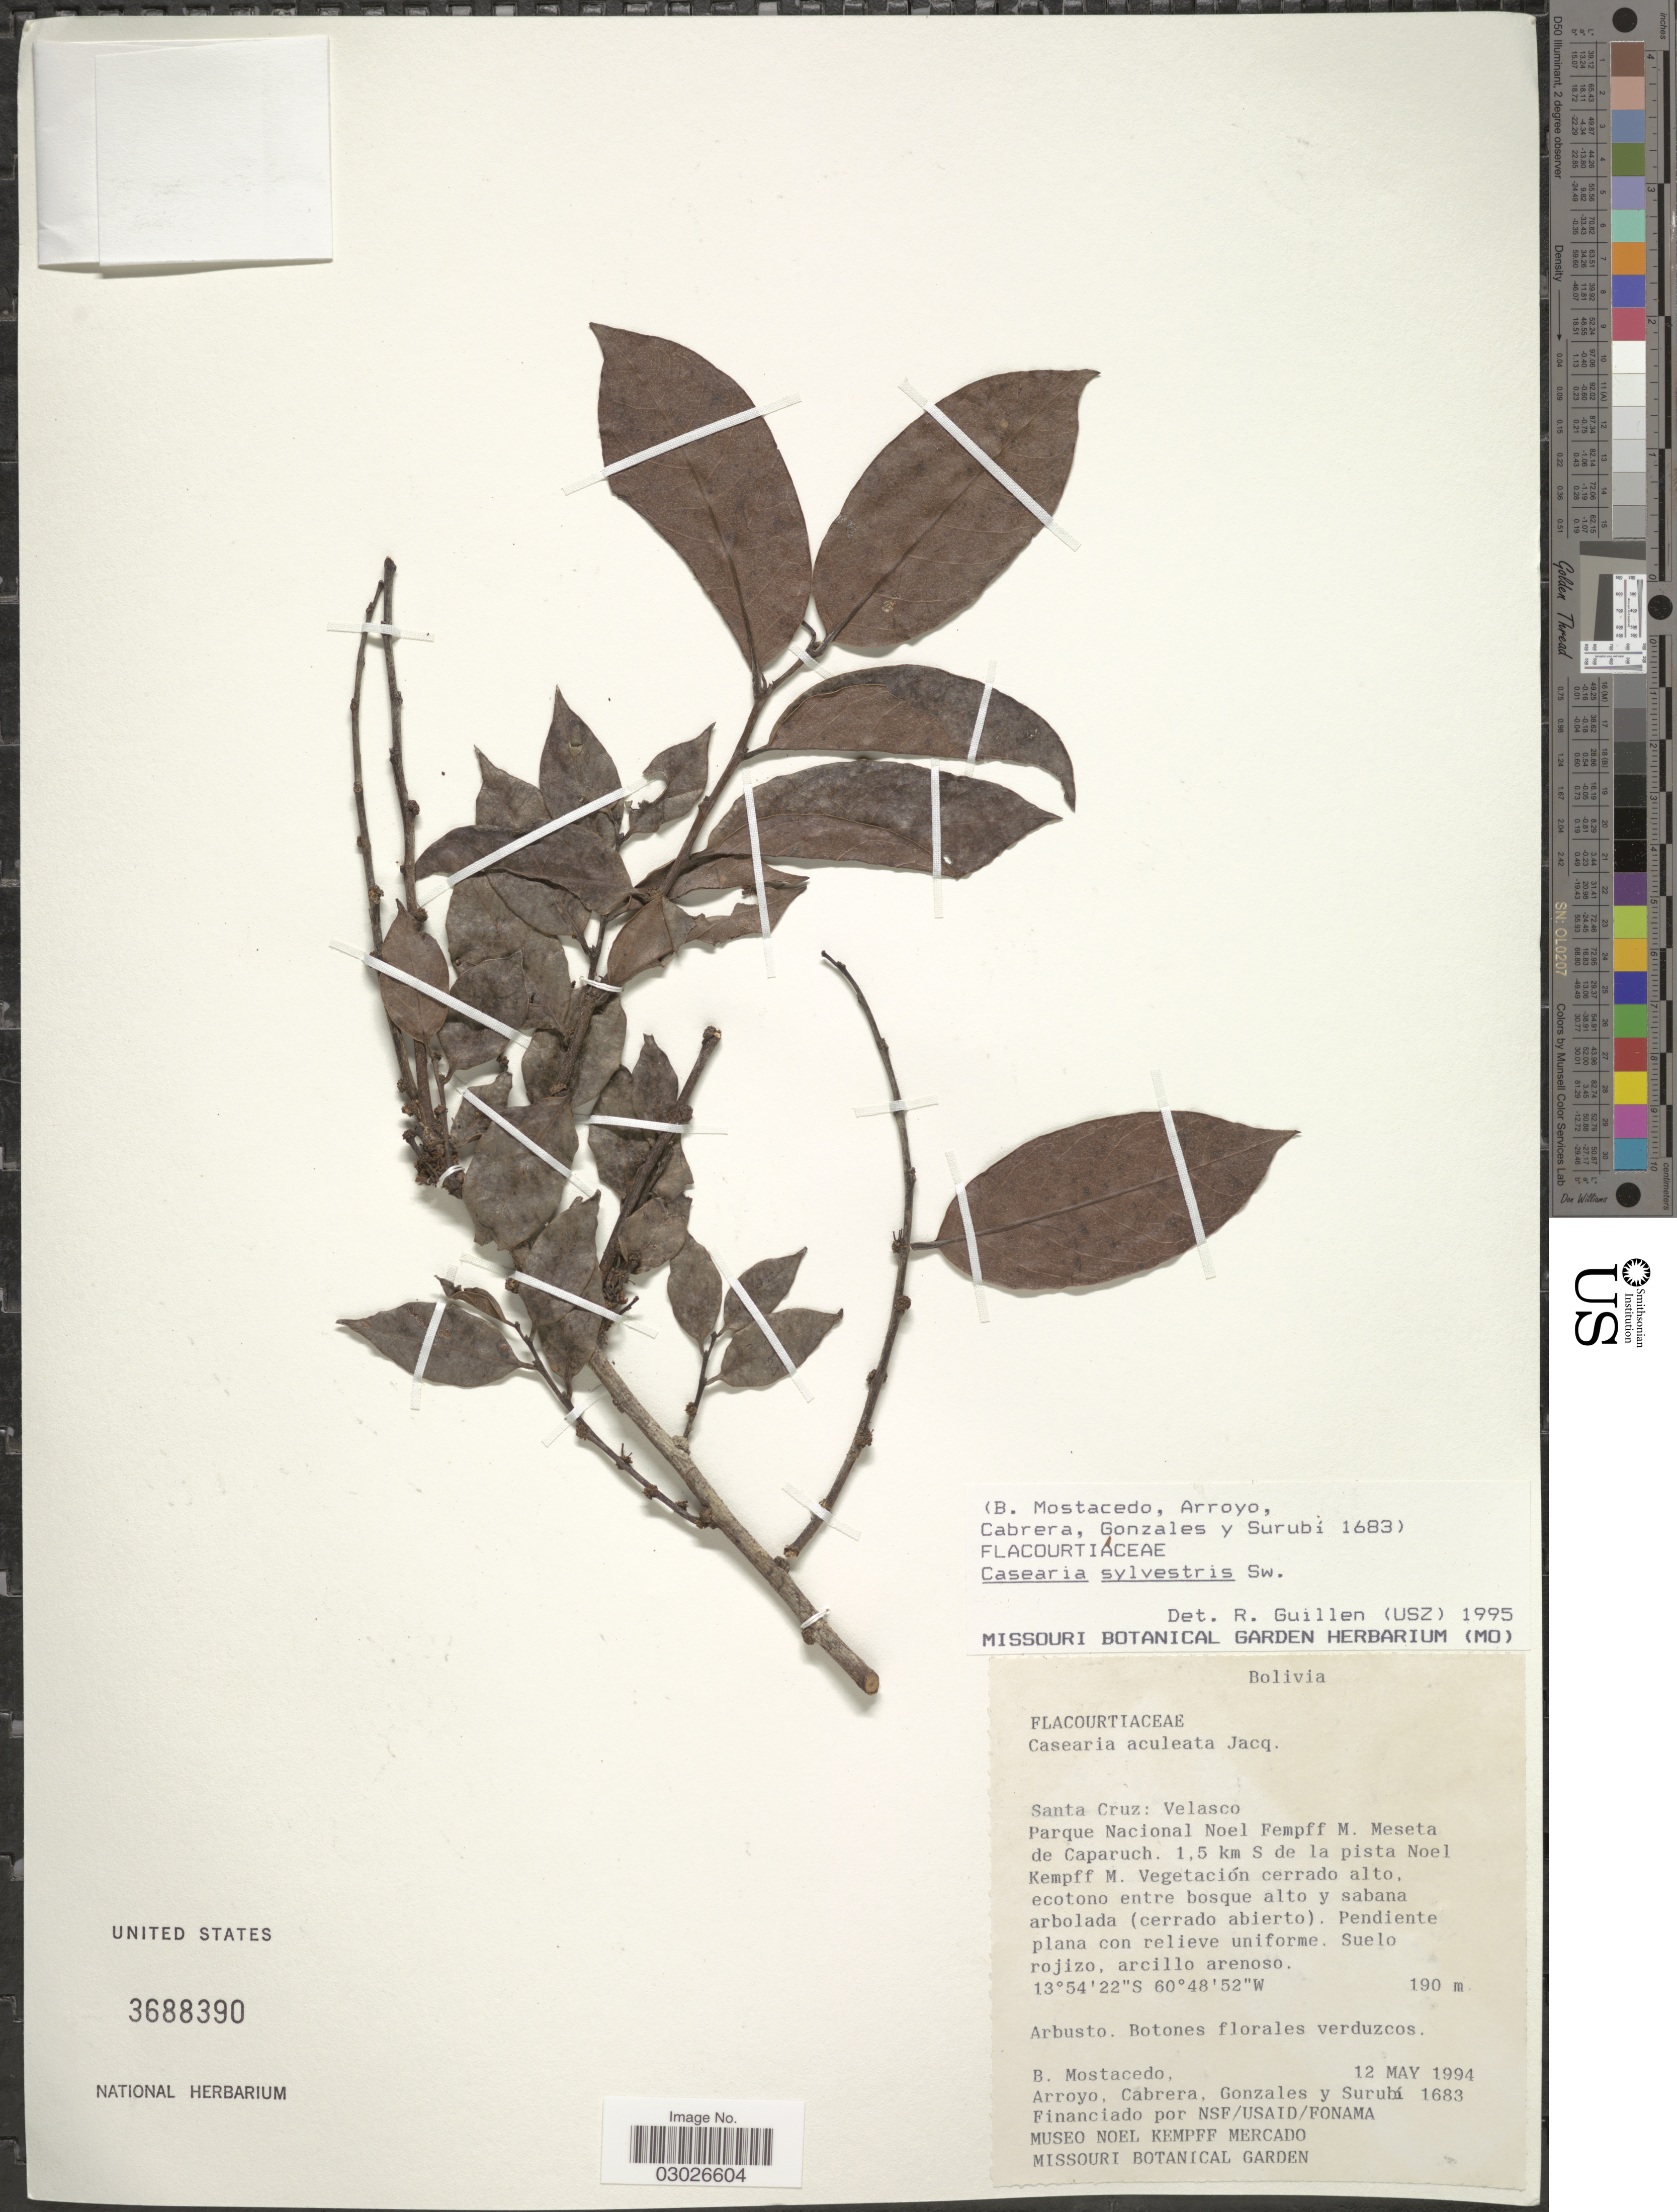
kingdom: Plantae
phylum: Tracheophyta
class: Magnoliopsida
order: Malpighiales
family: Salicaceae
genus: Casearia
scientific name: Casearia sylvestris var. sylvestris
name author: Sw.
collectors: B. Mostacedo, Arroyo, --, Cabrera, --, Gonzales, -- & Surubi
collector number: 1683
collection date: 1994-05-12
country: Bolivia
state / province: Santa Cruz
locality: Velasco, Parque Nacional Noel Fempff M., Meseta de Caparuch, 1.5 km S de la pista Noel Kempff M.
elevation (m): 190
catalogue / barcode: US 3688390